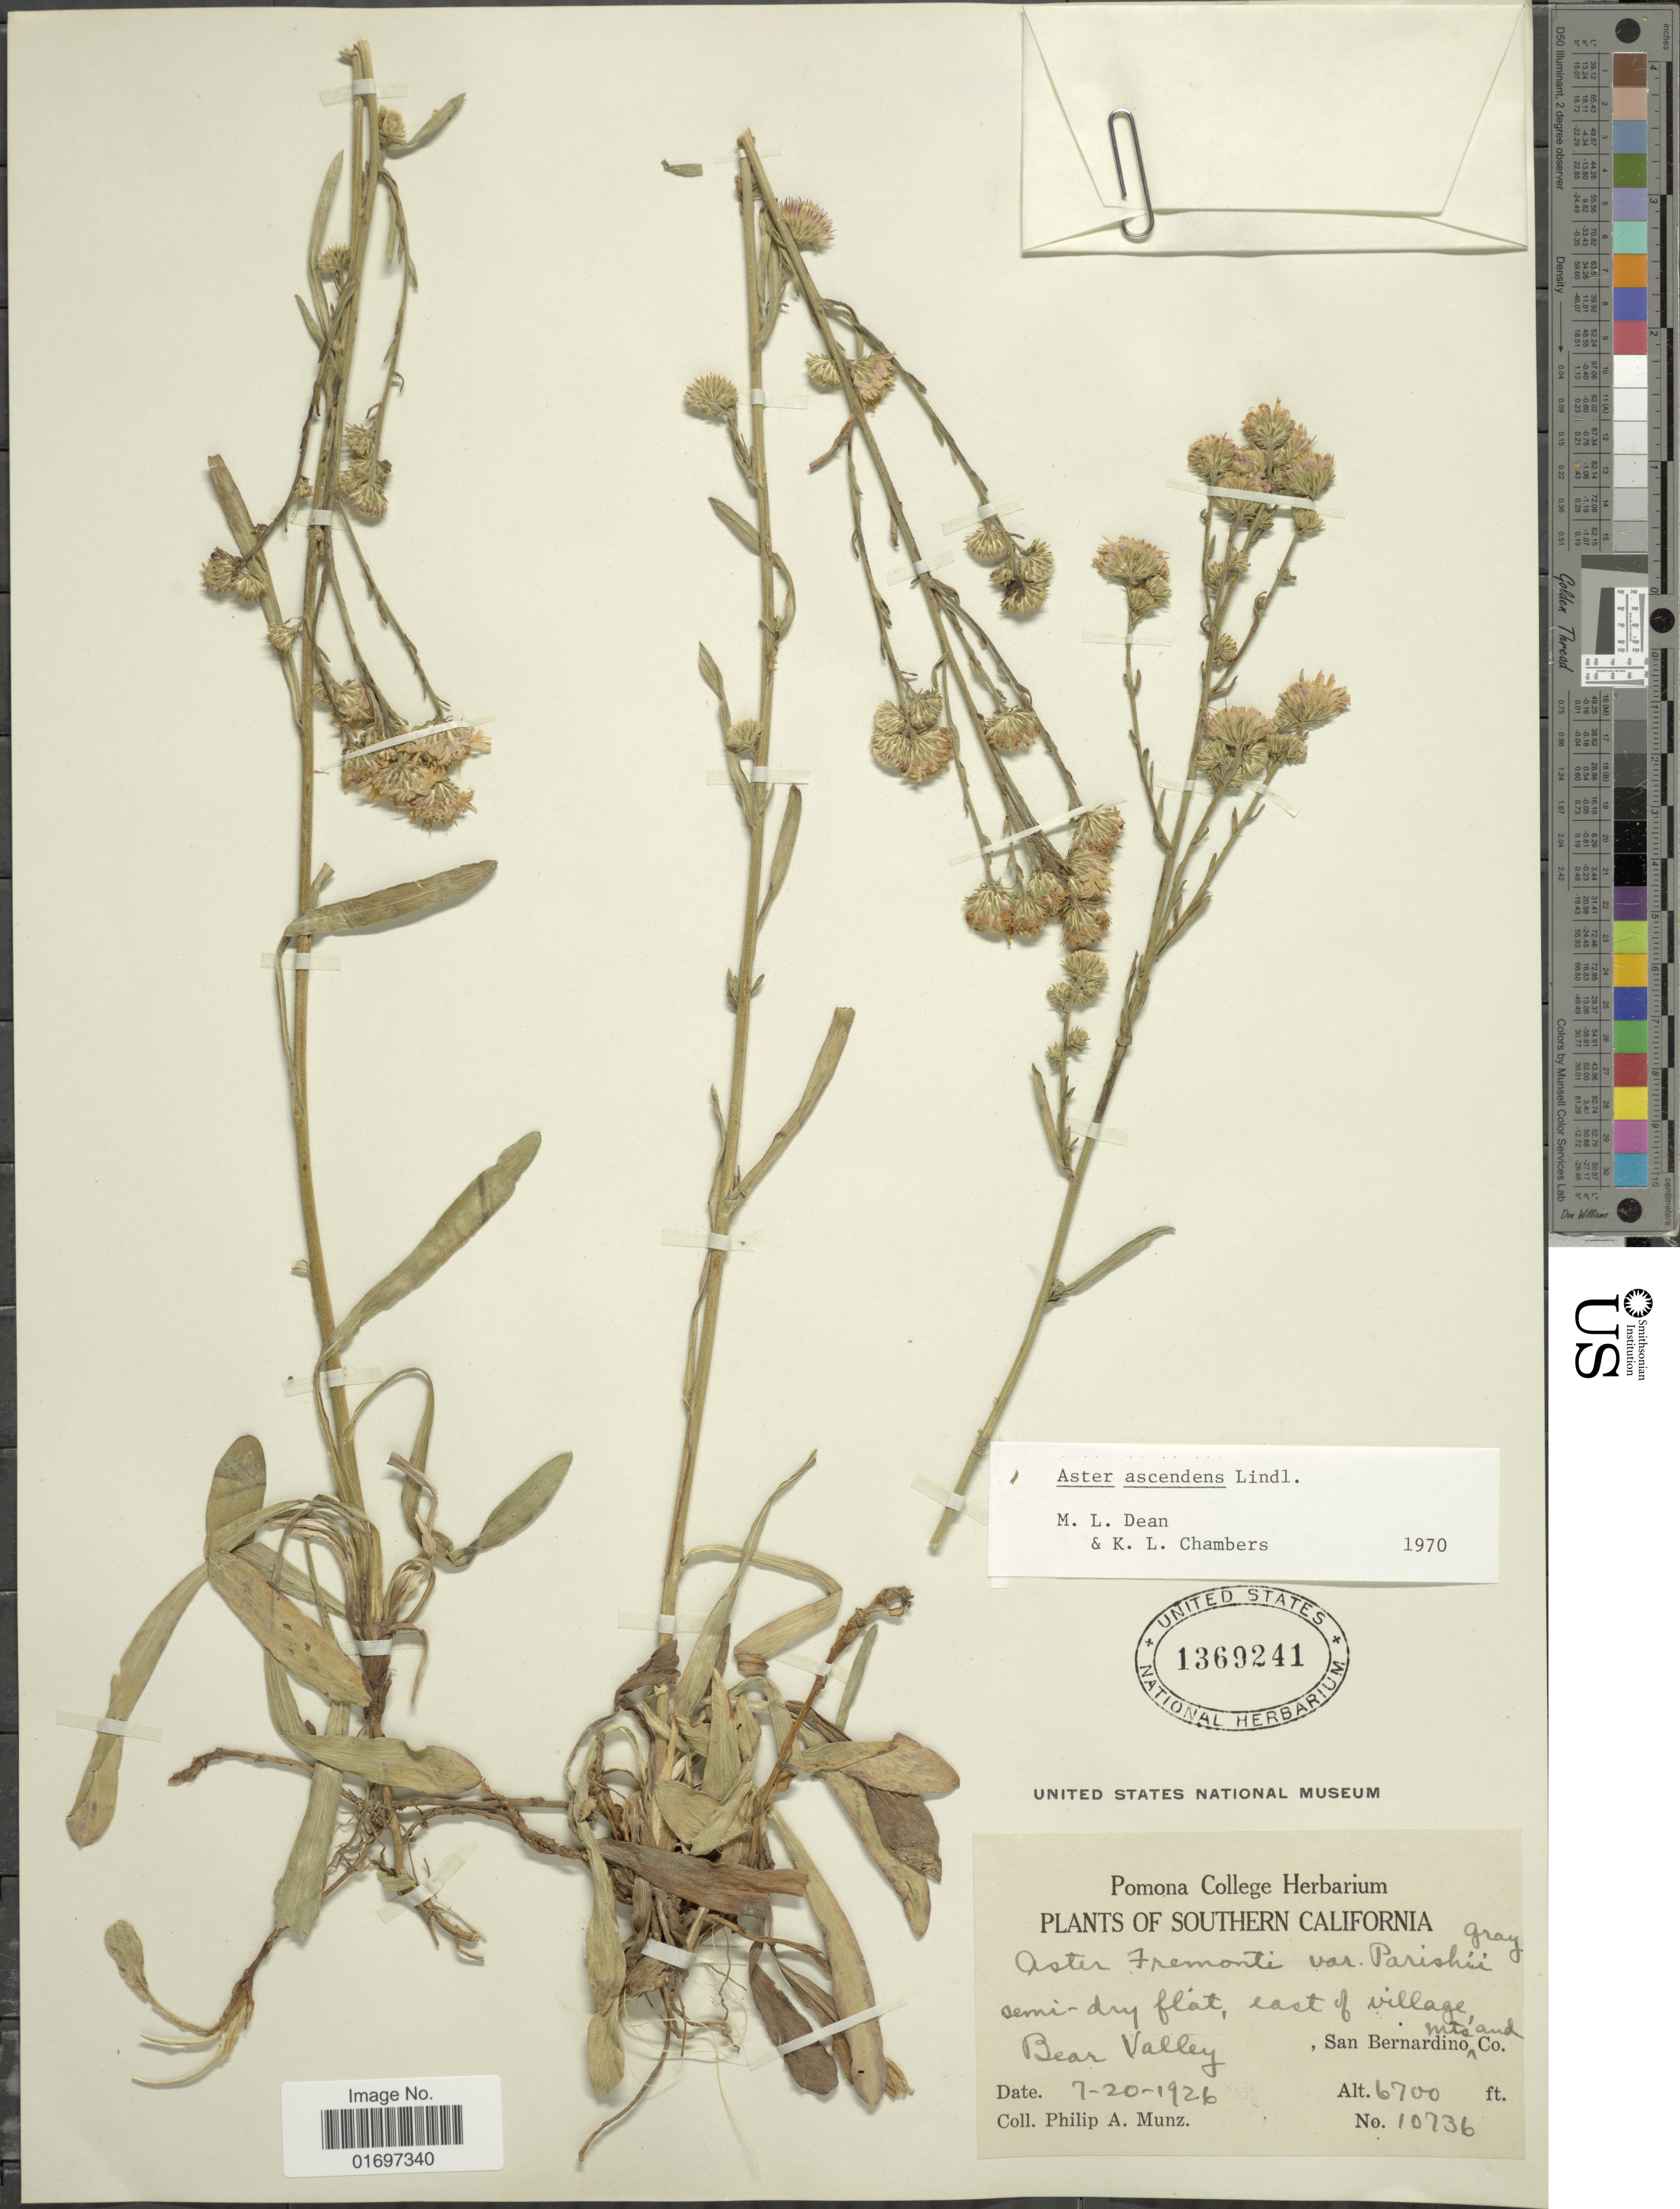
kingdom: Plantae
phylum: Tracheophyta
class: Magnoliopsida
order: Asterales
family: Asteraceae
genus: Symphyotrichum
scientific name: Symphyotrichum ascendens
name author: (Lindl.) G.L. Nesom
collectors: P. A. Munz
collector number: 10736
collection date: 1926-07-20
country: United States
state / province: California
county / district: San Bernardino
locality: Southern California. Bear Valley. San Bernardino Co.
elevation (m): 2042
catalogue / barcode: US 1369241